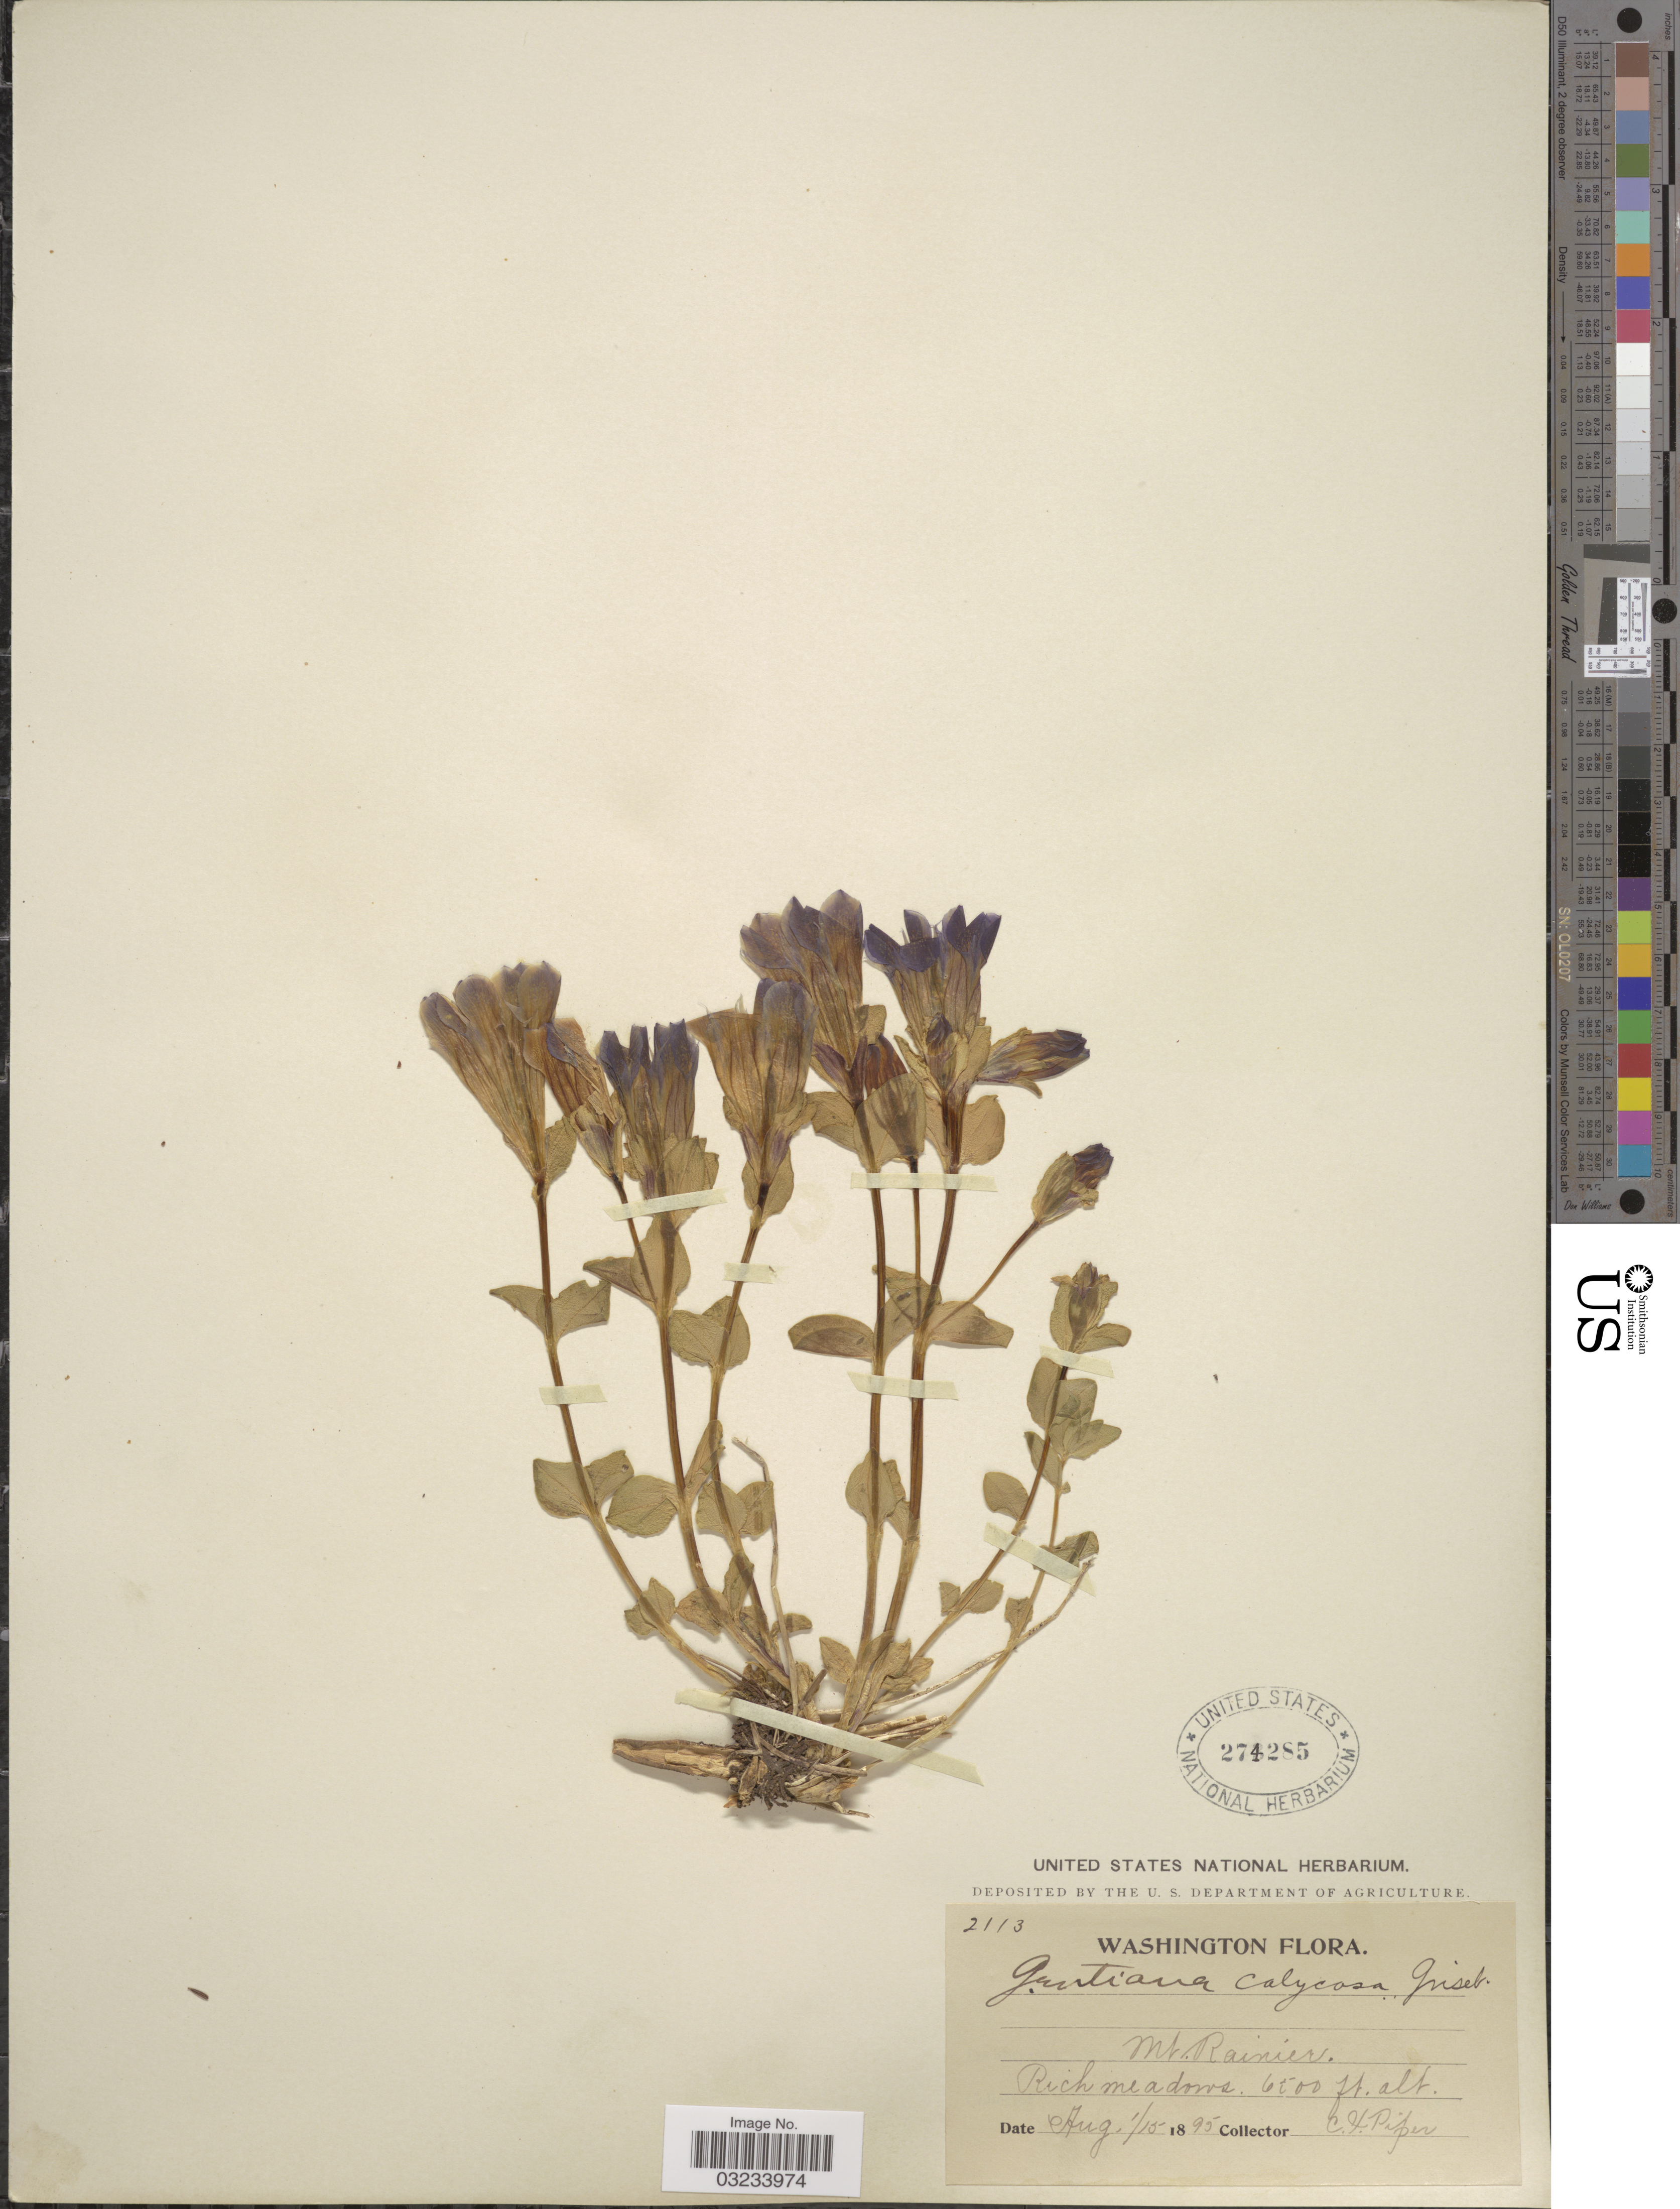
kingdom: Plantae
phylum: Tracheophyta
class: Magnoliopsida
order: Gentianales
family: Gentianaceae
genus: Gentiana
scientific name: Gentiana calycosa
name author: Griseb.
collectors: C. V. Piper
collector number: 2113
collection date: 1895-08-01/1895-08-15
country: United States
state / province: Washington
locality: Mt. Rainier.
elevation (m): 1981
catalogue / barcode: US 274285